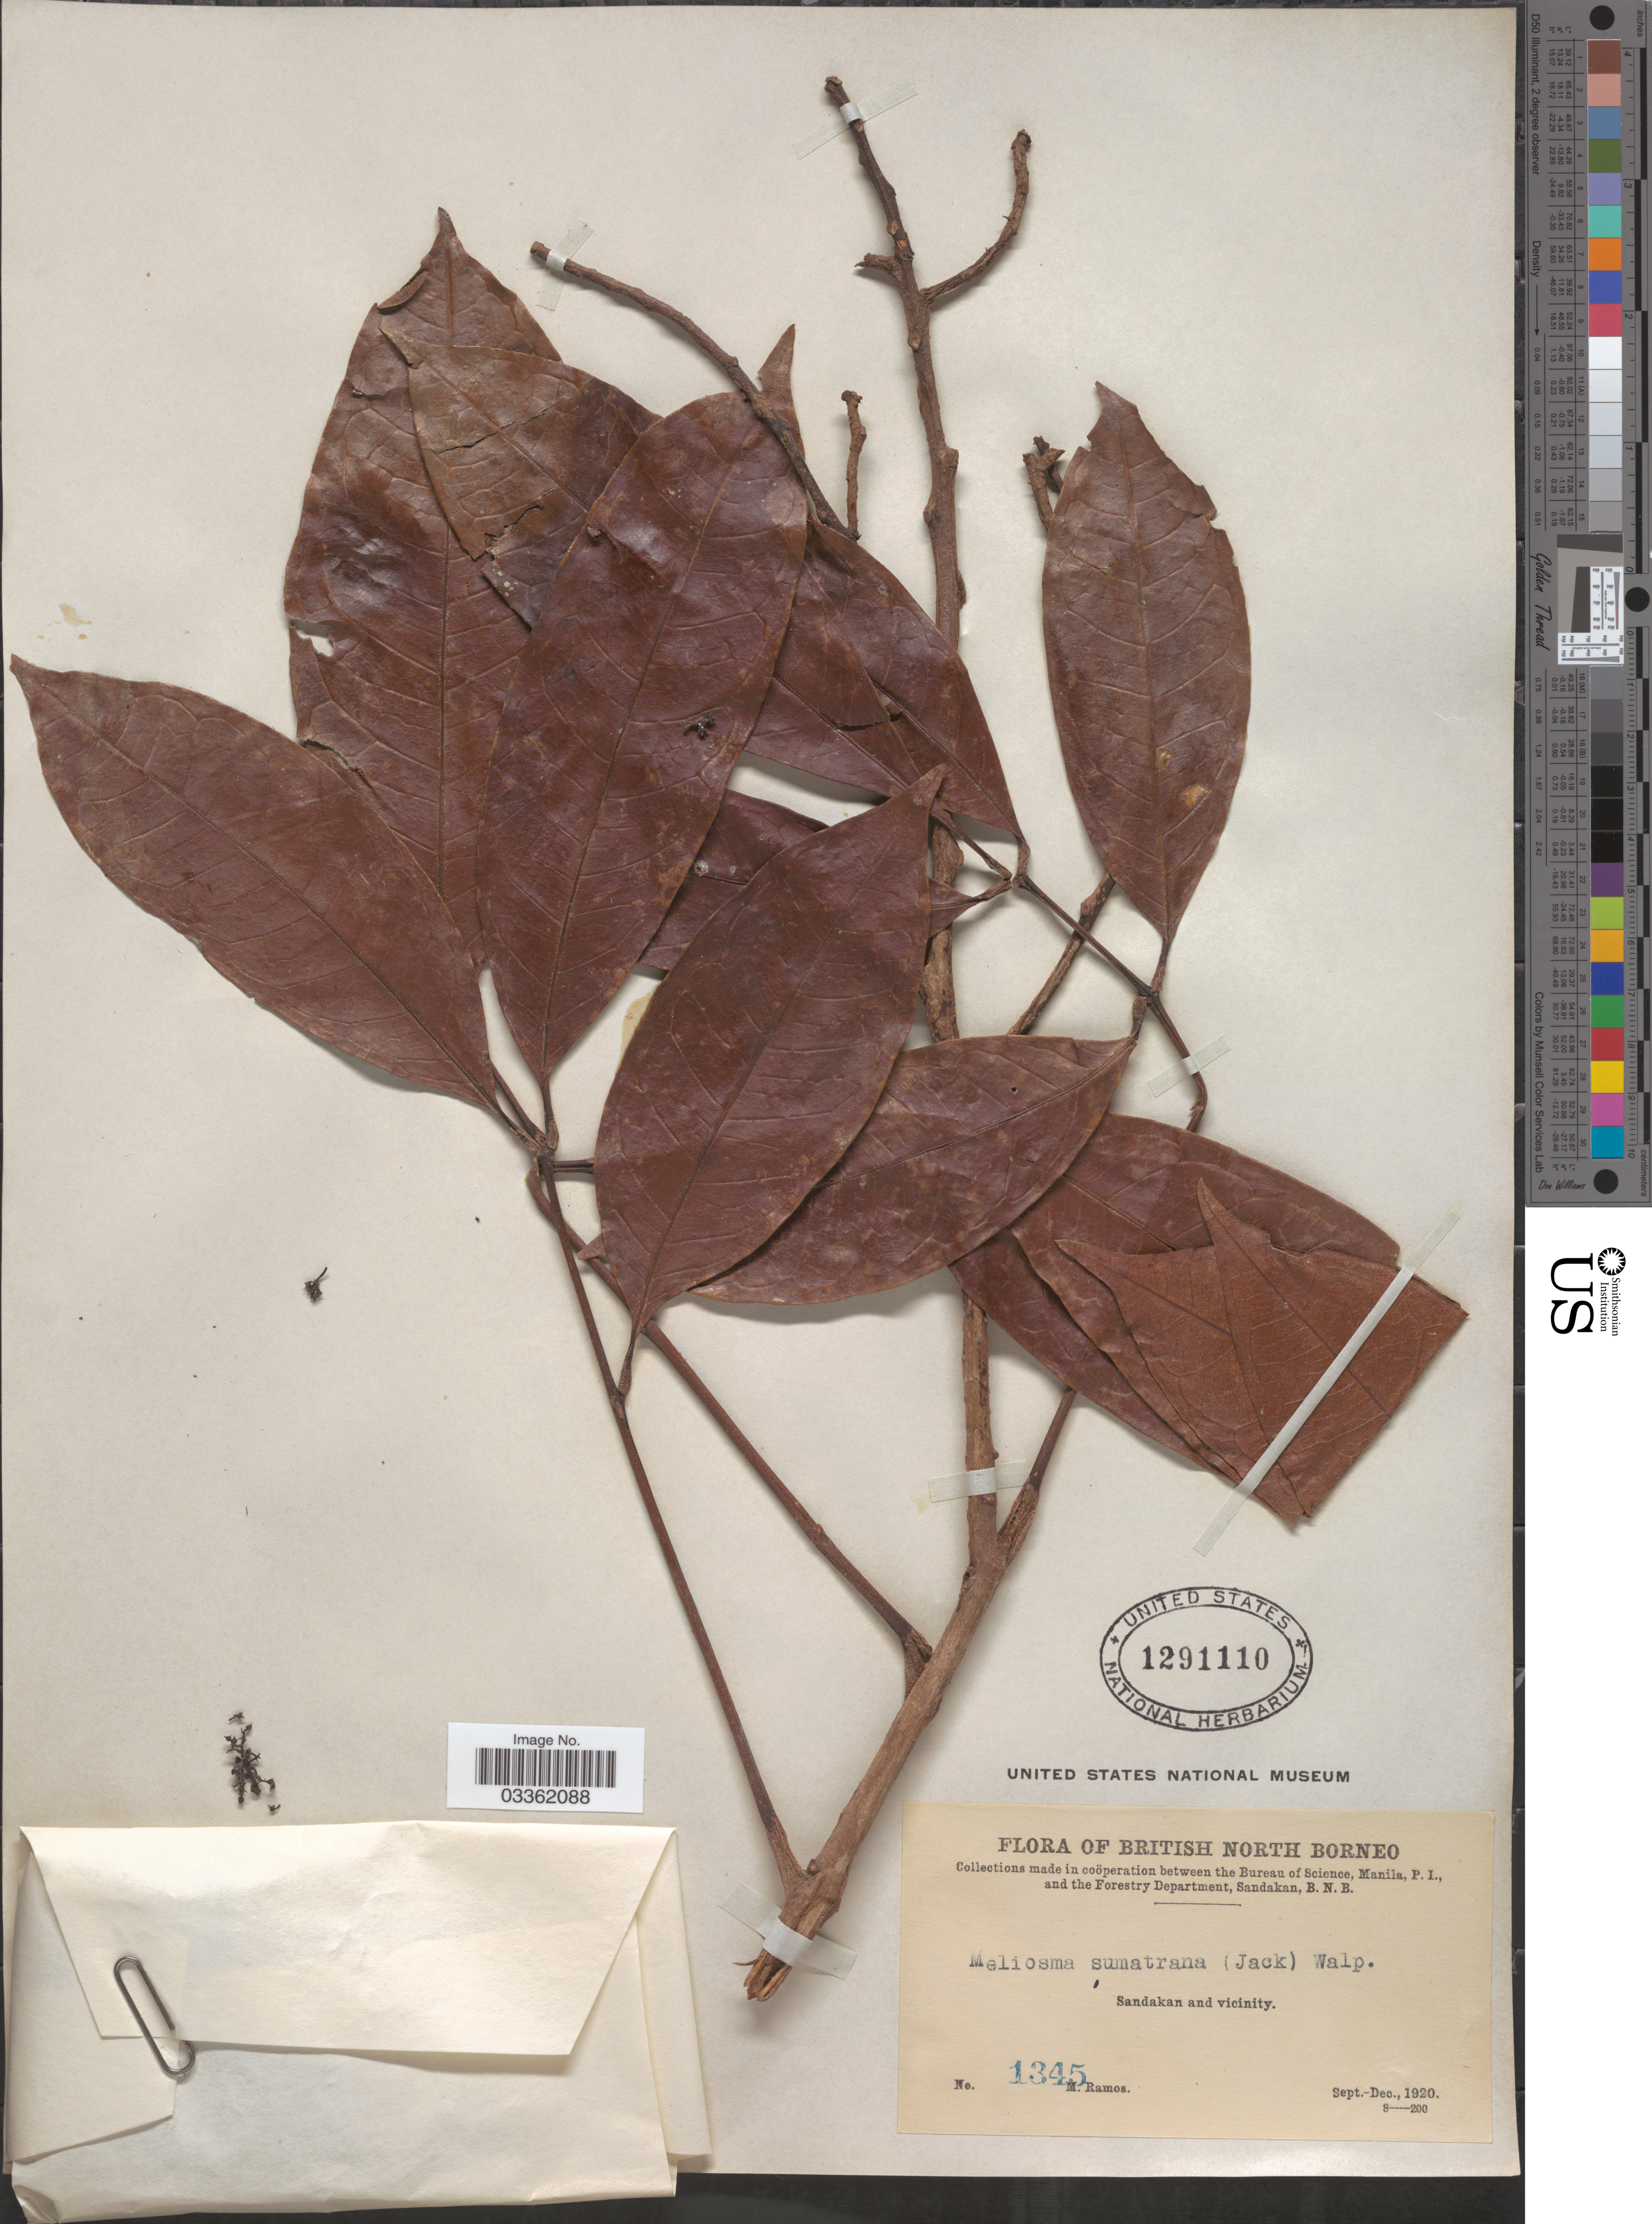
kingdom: Plantae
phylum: Tracheophyta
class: Magnoliopsida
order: Proteales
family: Sabiaceae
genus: Meliosma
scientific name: Meliosma sumatrana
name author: (Jack) Walp.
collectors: M. Ramos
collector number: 1345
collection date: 1920-09/1920-12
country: Malaysia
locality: British North Borneo. Sandakan and vicinity.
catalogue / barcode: US 1291110